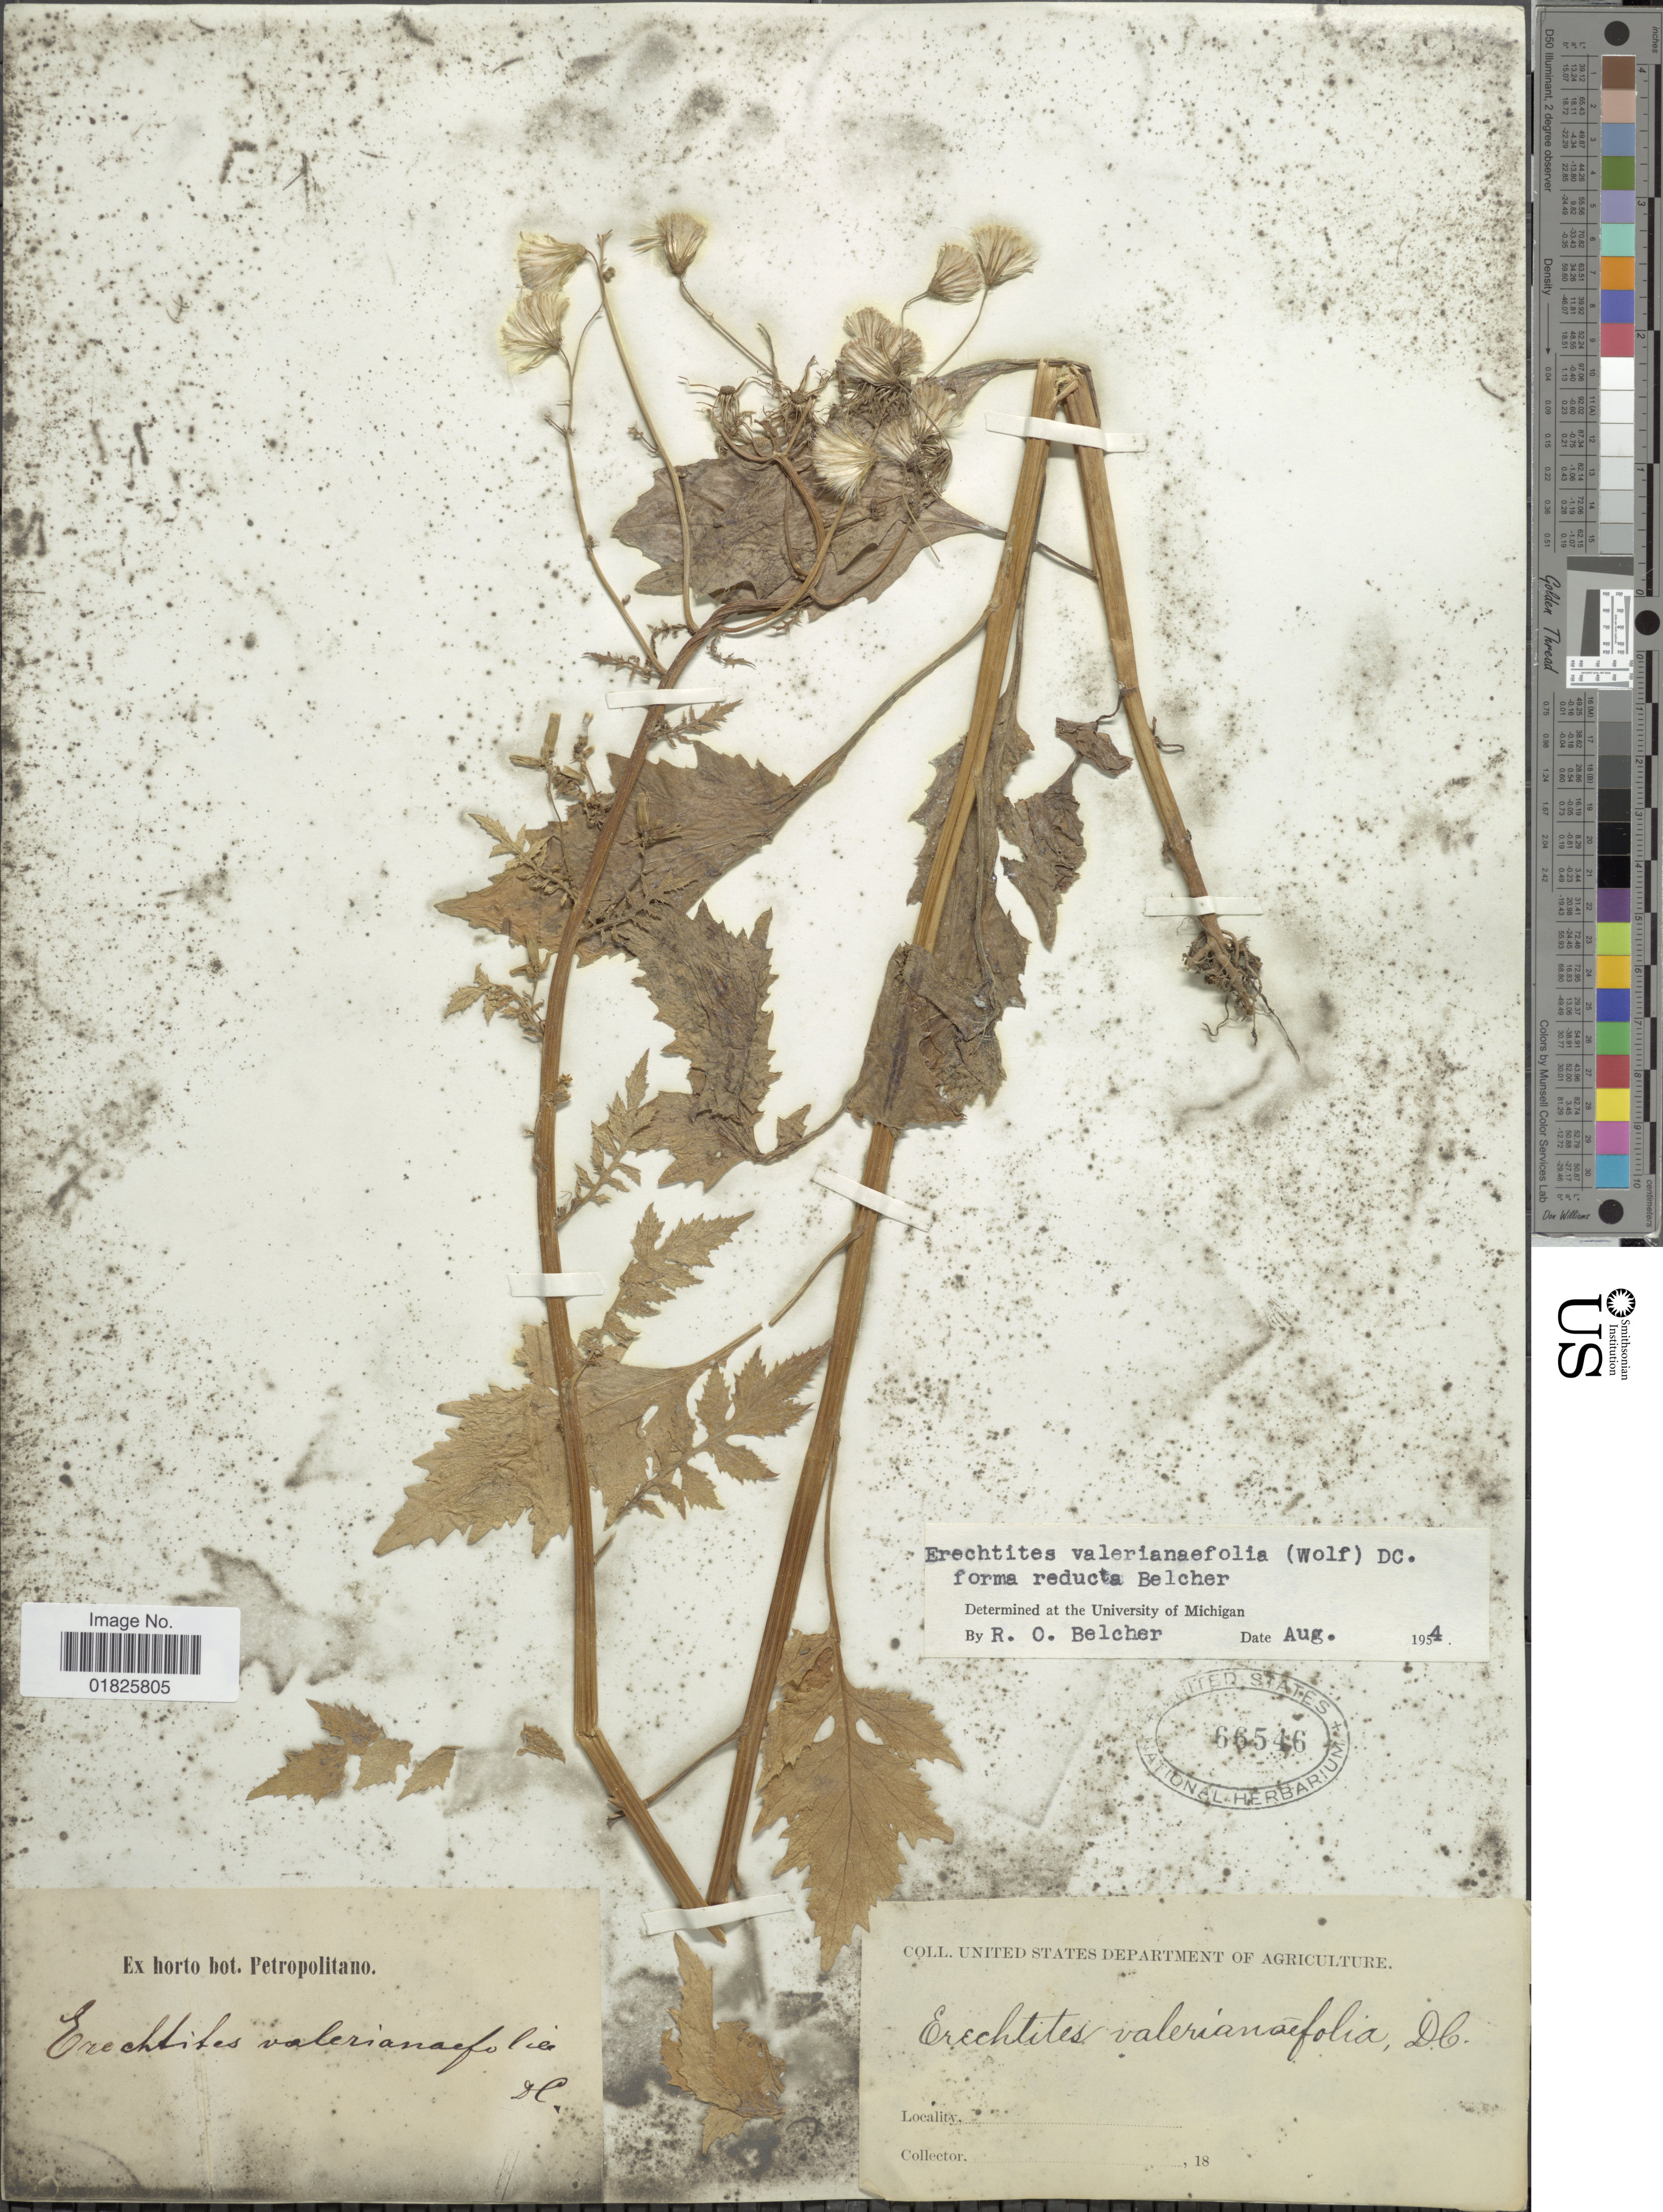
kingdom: Plantae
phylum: Tracheophyta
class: Magnoliopsida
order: Asterales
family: Asteraceae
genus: Erechtites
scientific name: Erechtites valerianifolius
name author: (Link ex Spreng.) DC.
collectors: ex Horto Bot. Petropolitano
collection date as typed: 18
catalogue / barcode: US 66546